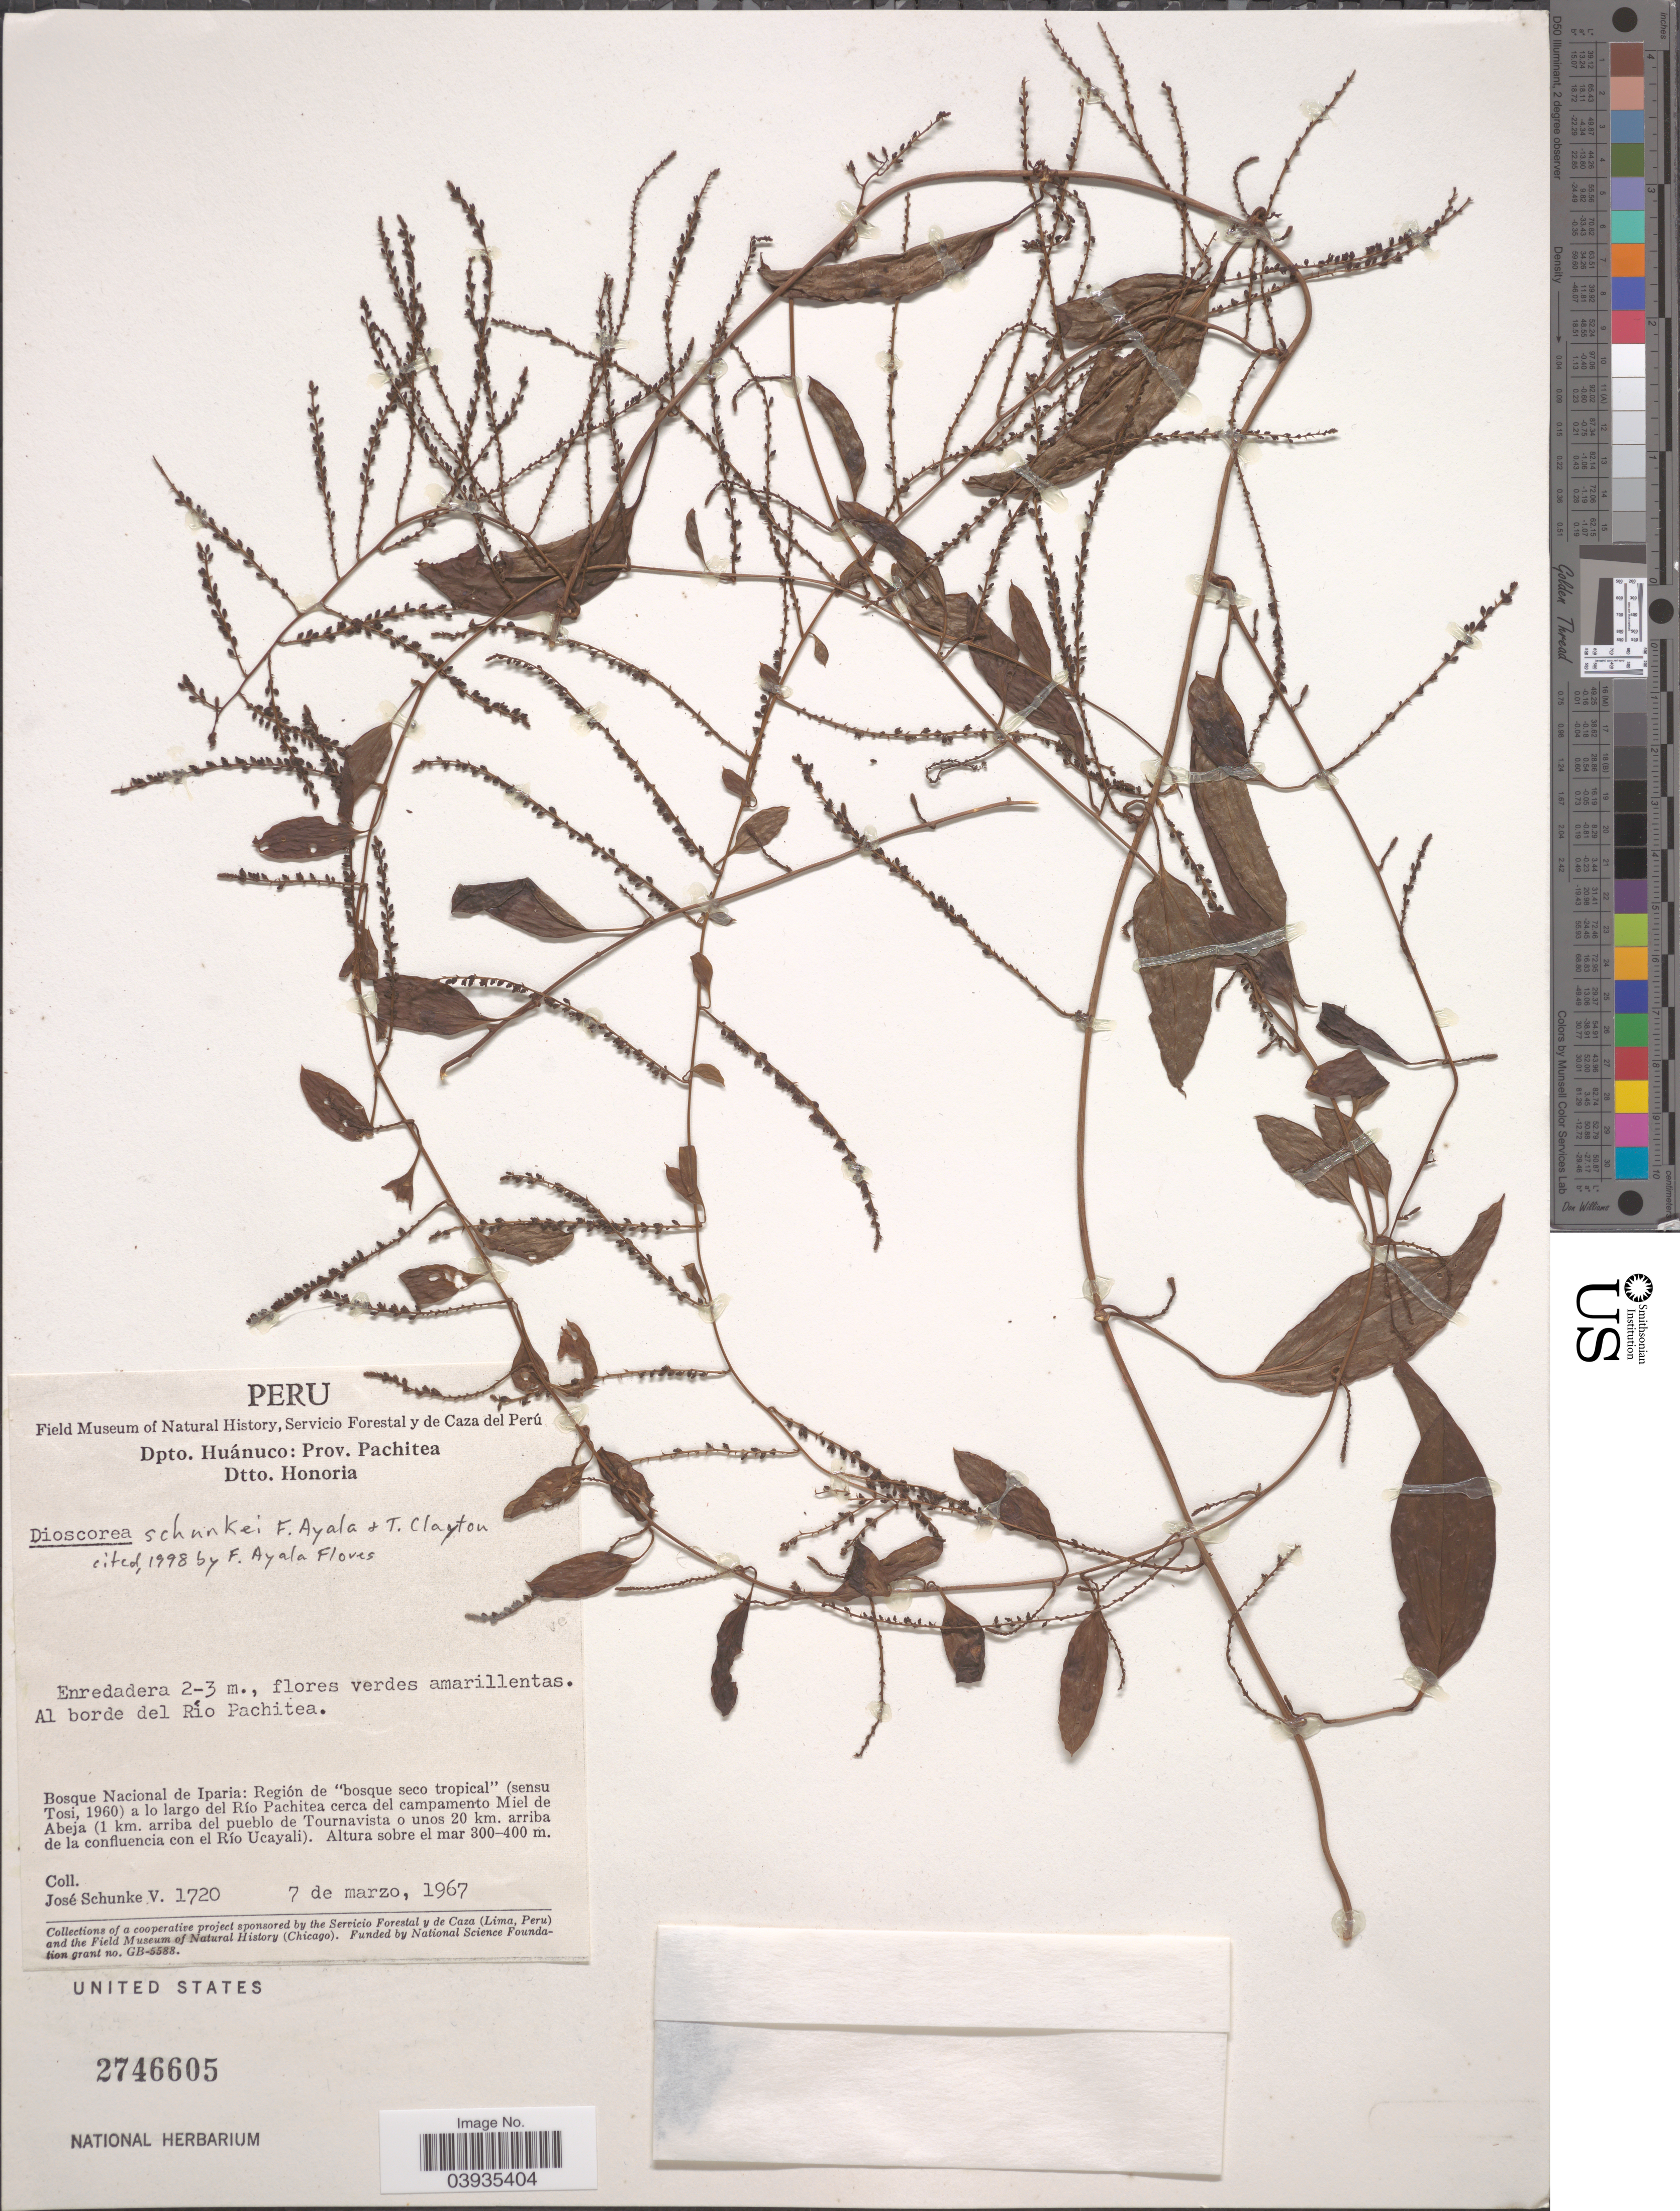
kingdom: Plantae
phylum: Tracheophyta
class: Liliopsida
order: Dioscoreales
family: Dioscoreaceae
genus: Dioscorea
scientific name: Dioscorea schunkei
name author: Ayala & T. Clayton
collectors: J. Schunke Vigo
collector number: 1720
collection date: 1967-03-07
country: Peru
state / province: Huánuco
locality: Dpto. Huánuco: Prov. Pachitea. Dtto. Honoria. Al borde del Río Pachitea. Bosque Nacional de Iparia: Región de "bosque seco tropical" (sensu Tosi, 1960) a lo largo del Río Pachitea cerca del campamento Miel de Abeja (1 km. arriba del pueblo de Tournavista o unos 20 km. arriba de la confluencia con el Río Ucayali)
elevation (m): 300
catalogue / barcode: US 2746605